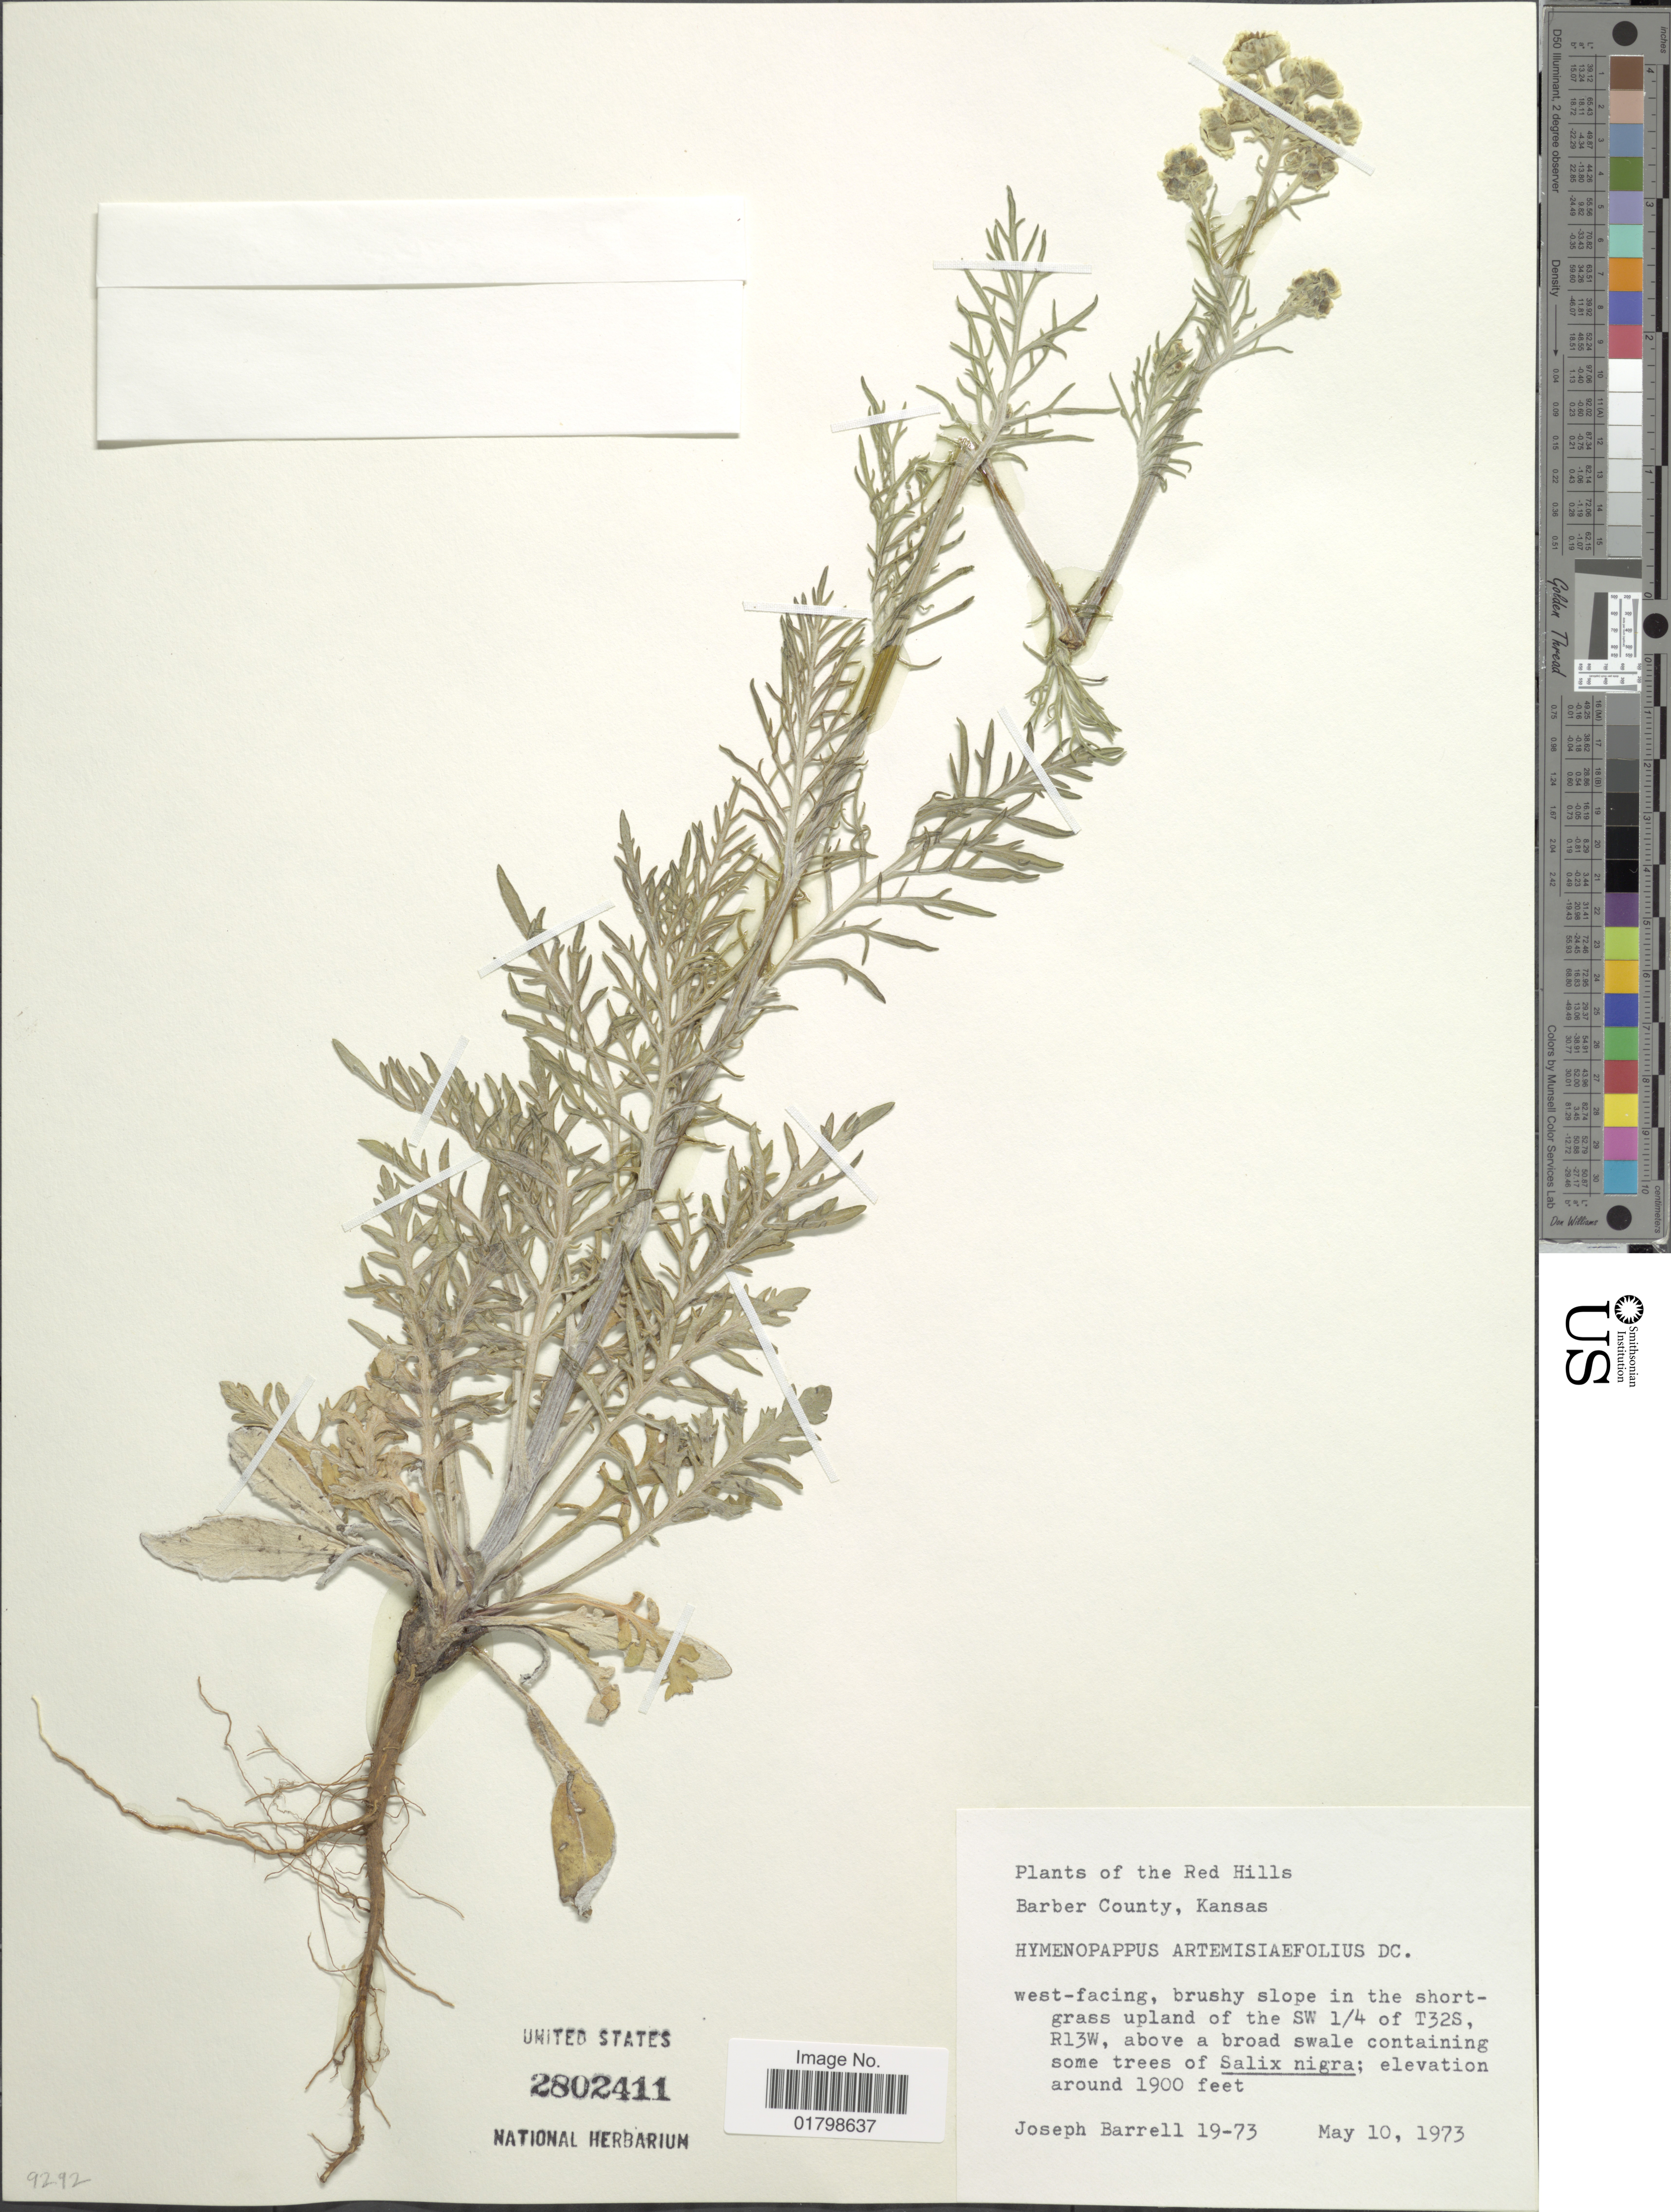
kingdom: Plantae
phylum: Tracheophyta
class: Magnoliopsida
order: Asterales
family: Asteraceae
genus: Hymenopappus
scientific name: Hymenopappus artemisiifolius var. artemisiifolius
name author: DC.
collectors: J. Barrell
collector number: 19-73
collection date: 1973-05-10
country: United States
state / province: Kansas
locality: Red Hills, Barber County, west facing, brushy slope in the short-grass upland of the SW 1/4 of T32S, R13W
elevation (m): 579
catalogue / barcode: US 2802411